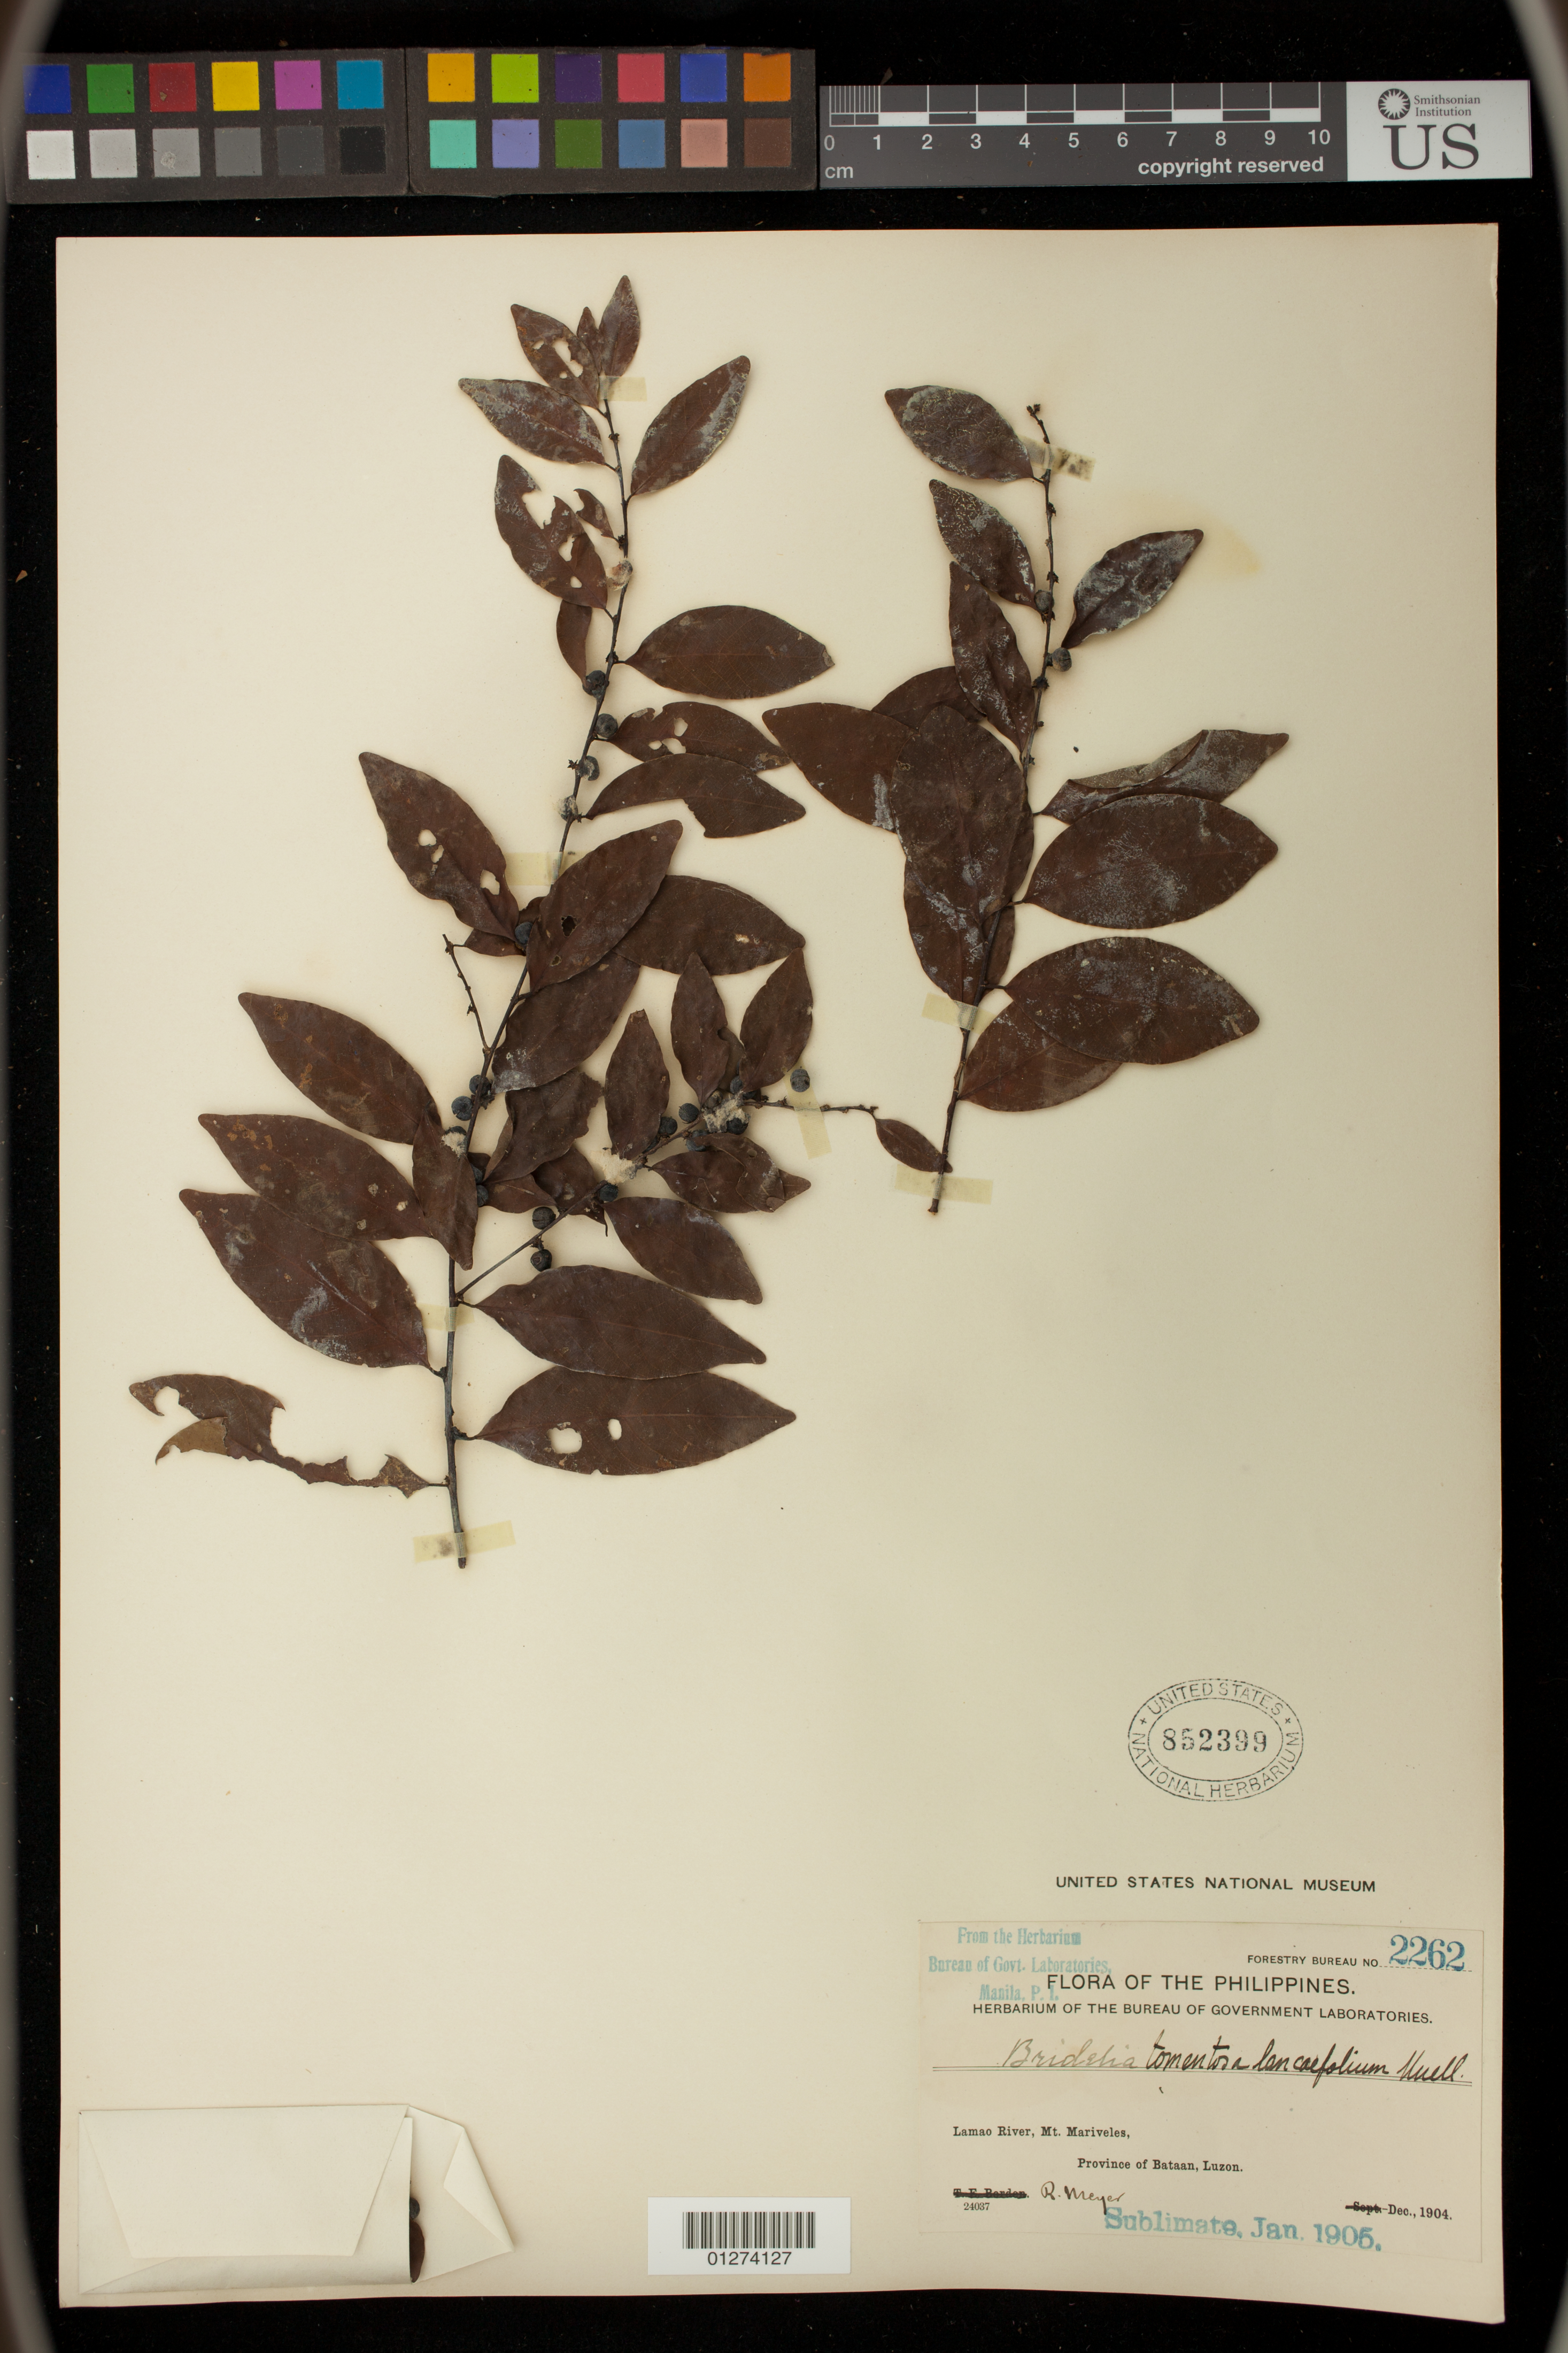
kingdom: Plantae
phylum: Tracheophyta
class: Magnoliopsida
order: Malpighiales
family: Phyllanthaceae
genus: Bridelia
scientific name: Bridelia tomentosa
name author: Blume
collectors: R. Meyer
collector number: For. Bur. 2262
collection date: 1904-12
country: Philippines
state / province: Central Luzon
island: Luzon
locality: Lamao River, Mt. Mariveles, Province of Bataan, Luzon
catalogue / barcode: US 852399